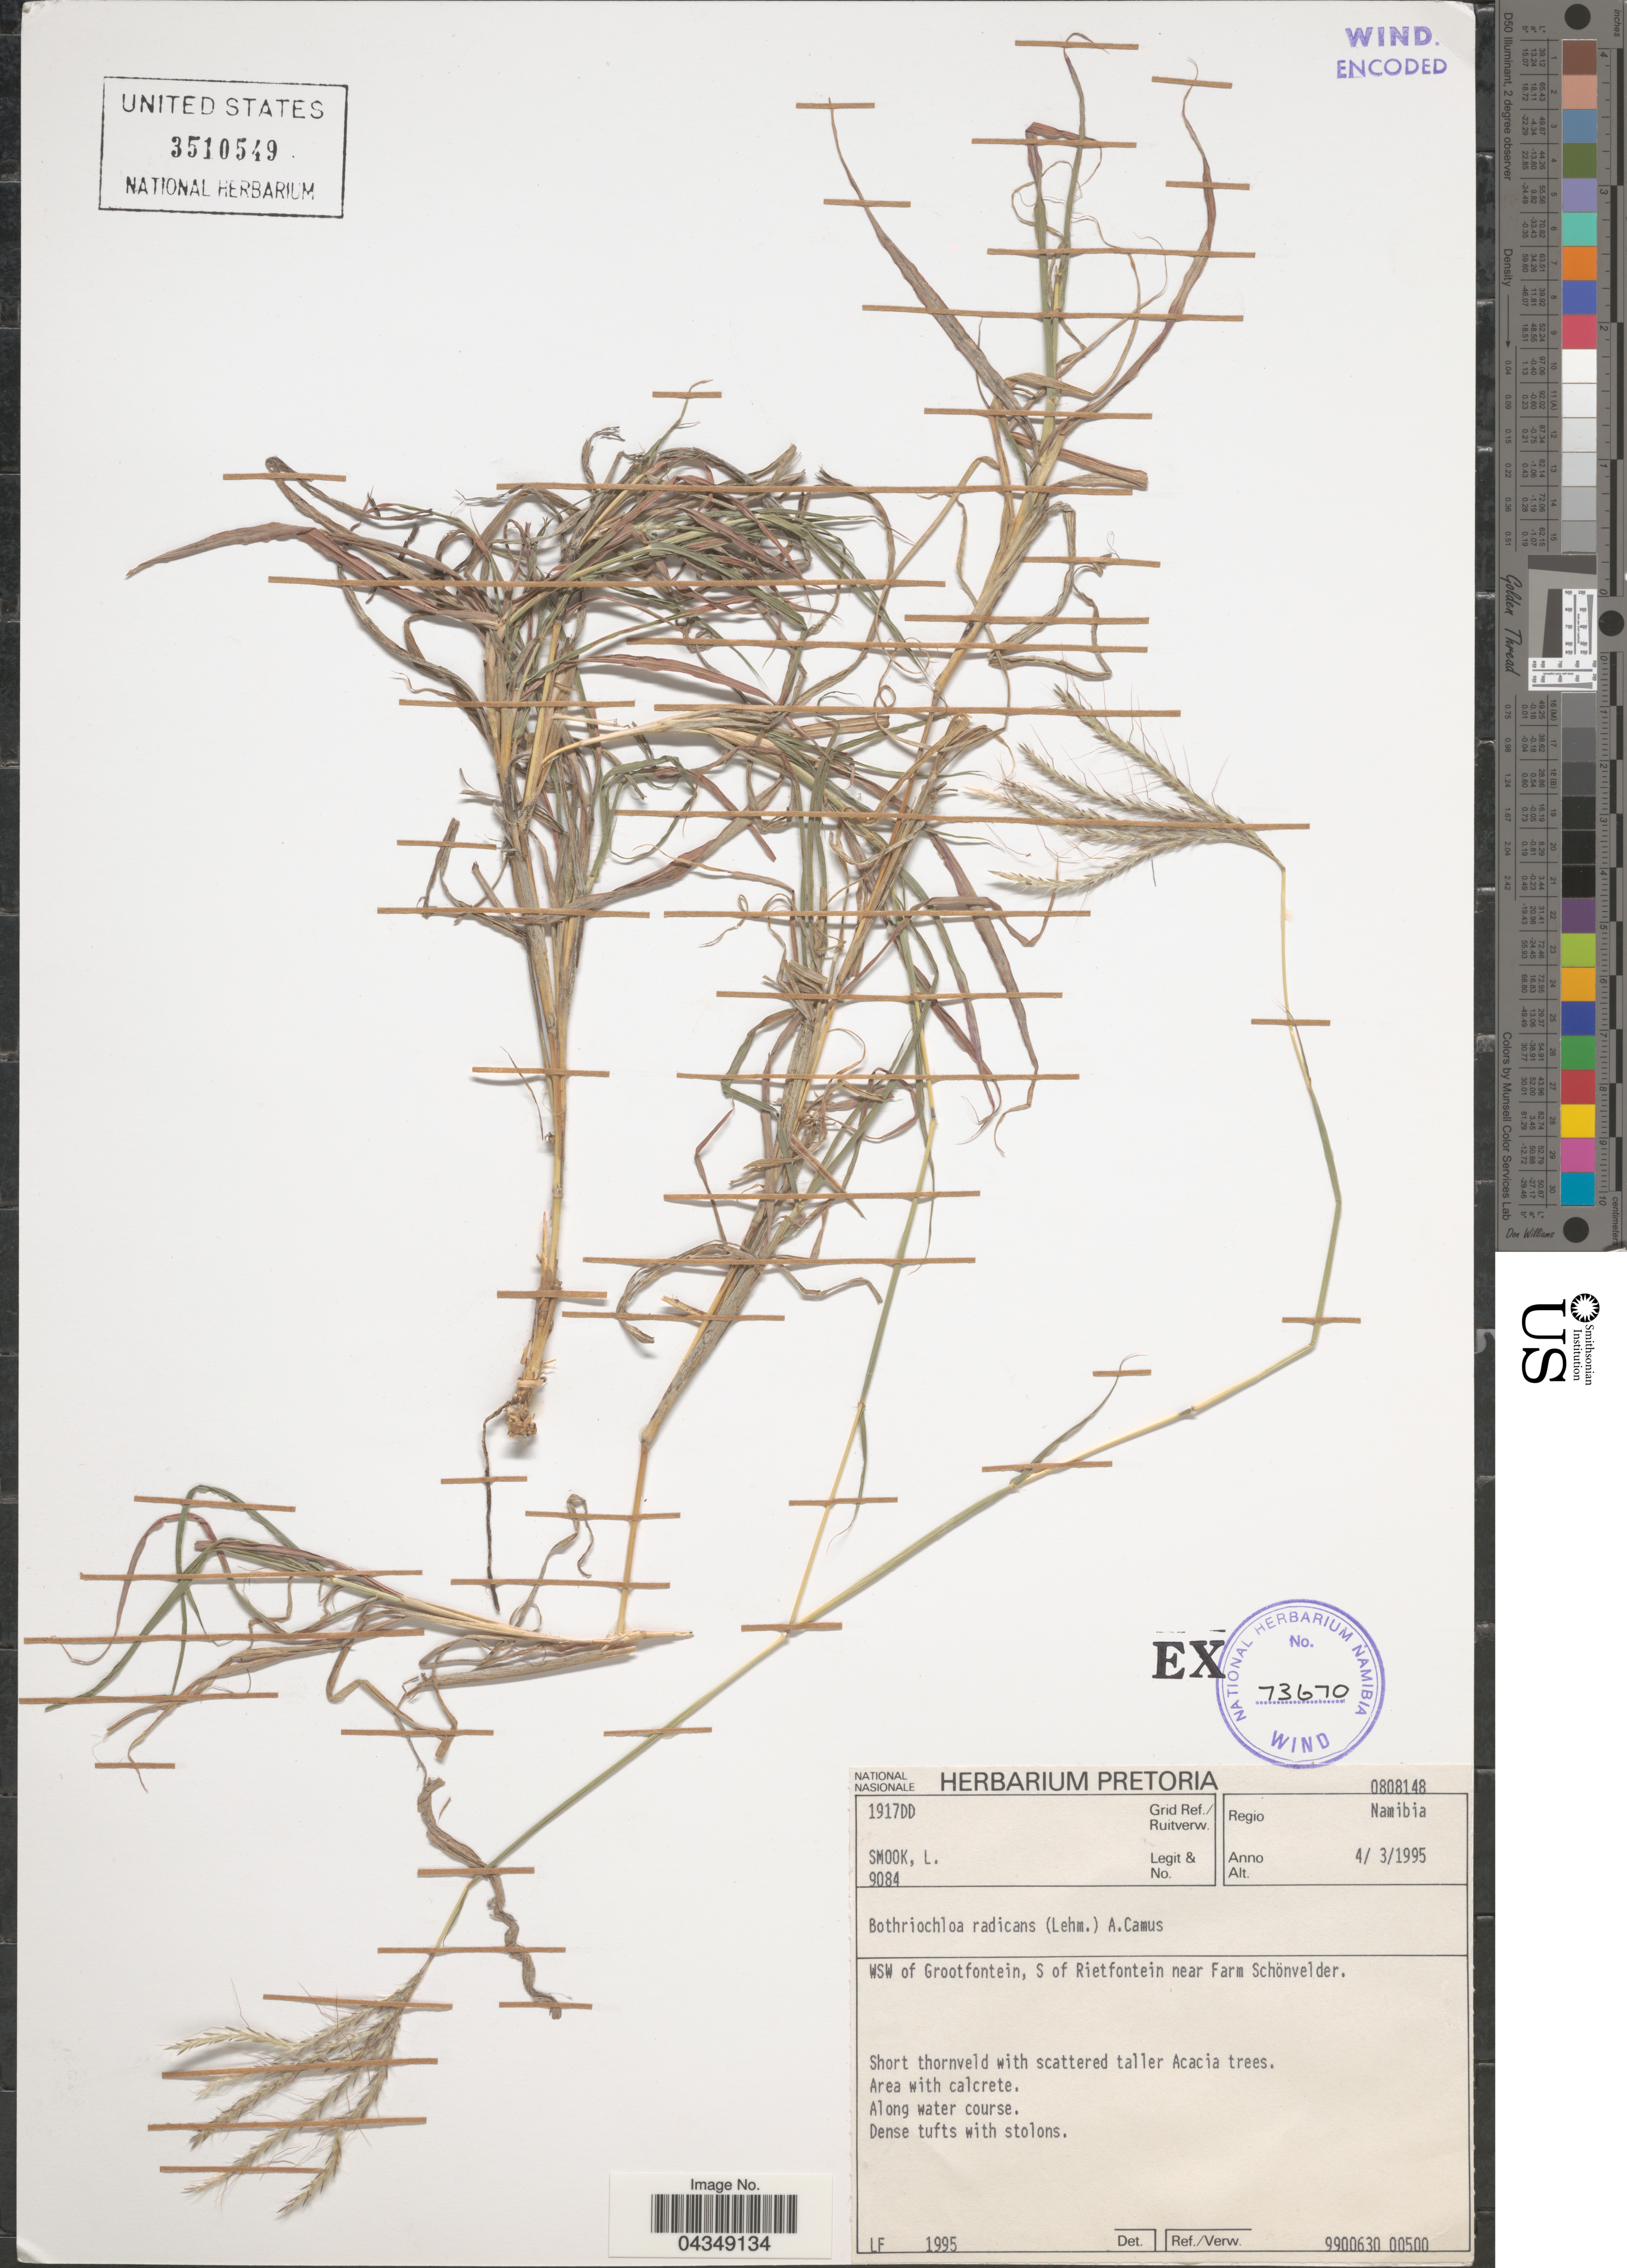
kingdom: Plantae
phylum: Tracheophyta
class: Liliopsida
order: Poales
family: Poaceae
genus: Bothriochloa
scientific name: Bothriochloa radicans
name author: (Lehm.) A. Camus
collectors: L. Smook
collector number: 9084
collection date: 1995-03-04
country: Namibia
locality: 1917DD Grid Ref./Ruitverw. Regio Namibia. WSW of Grootfontein, S of Rietfontein near Farm Schönvelder.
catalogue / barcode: US 3510549